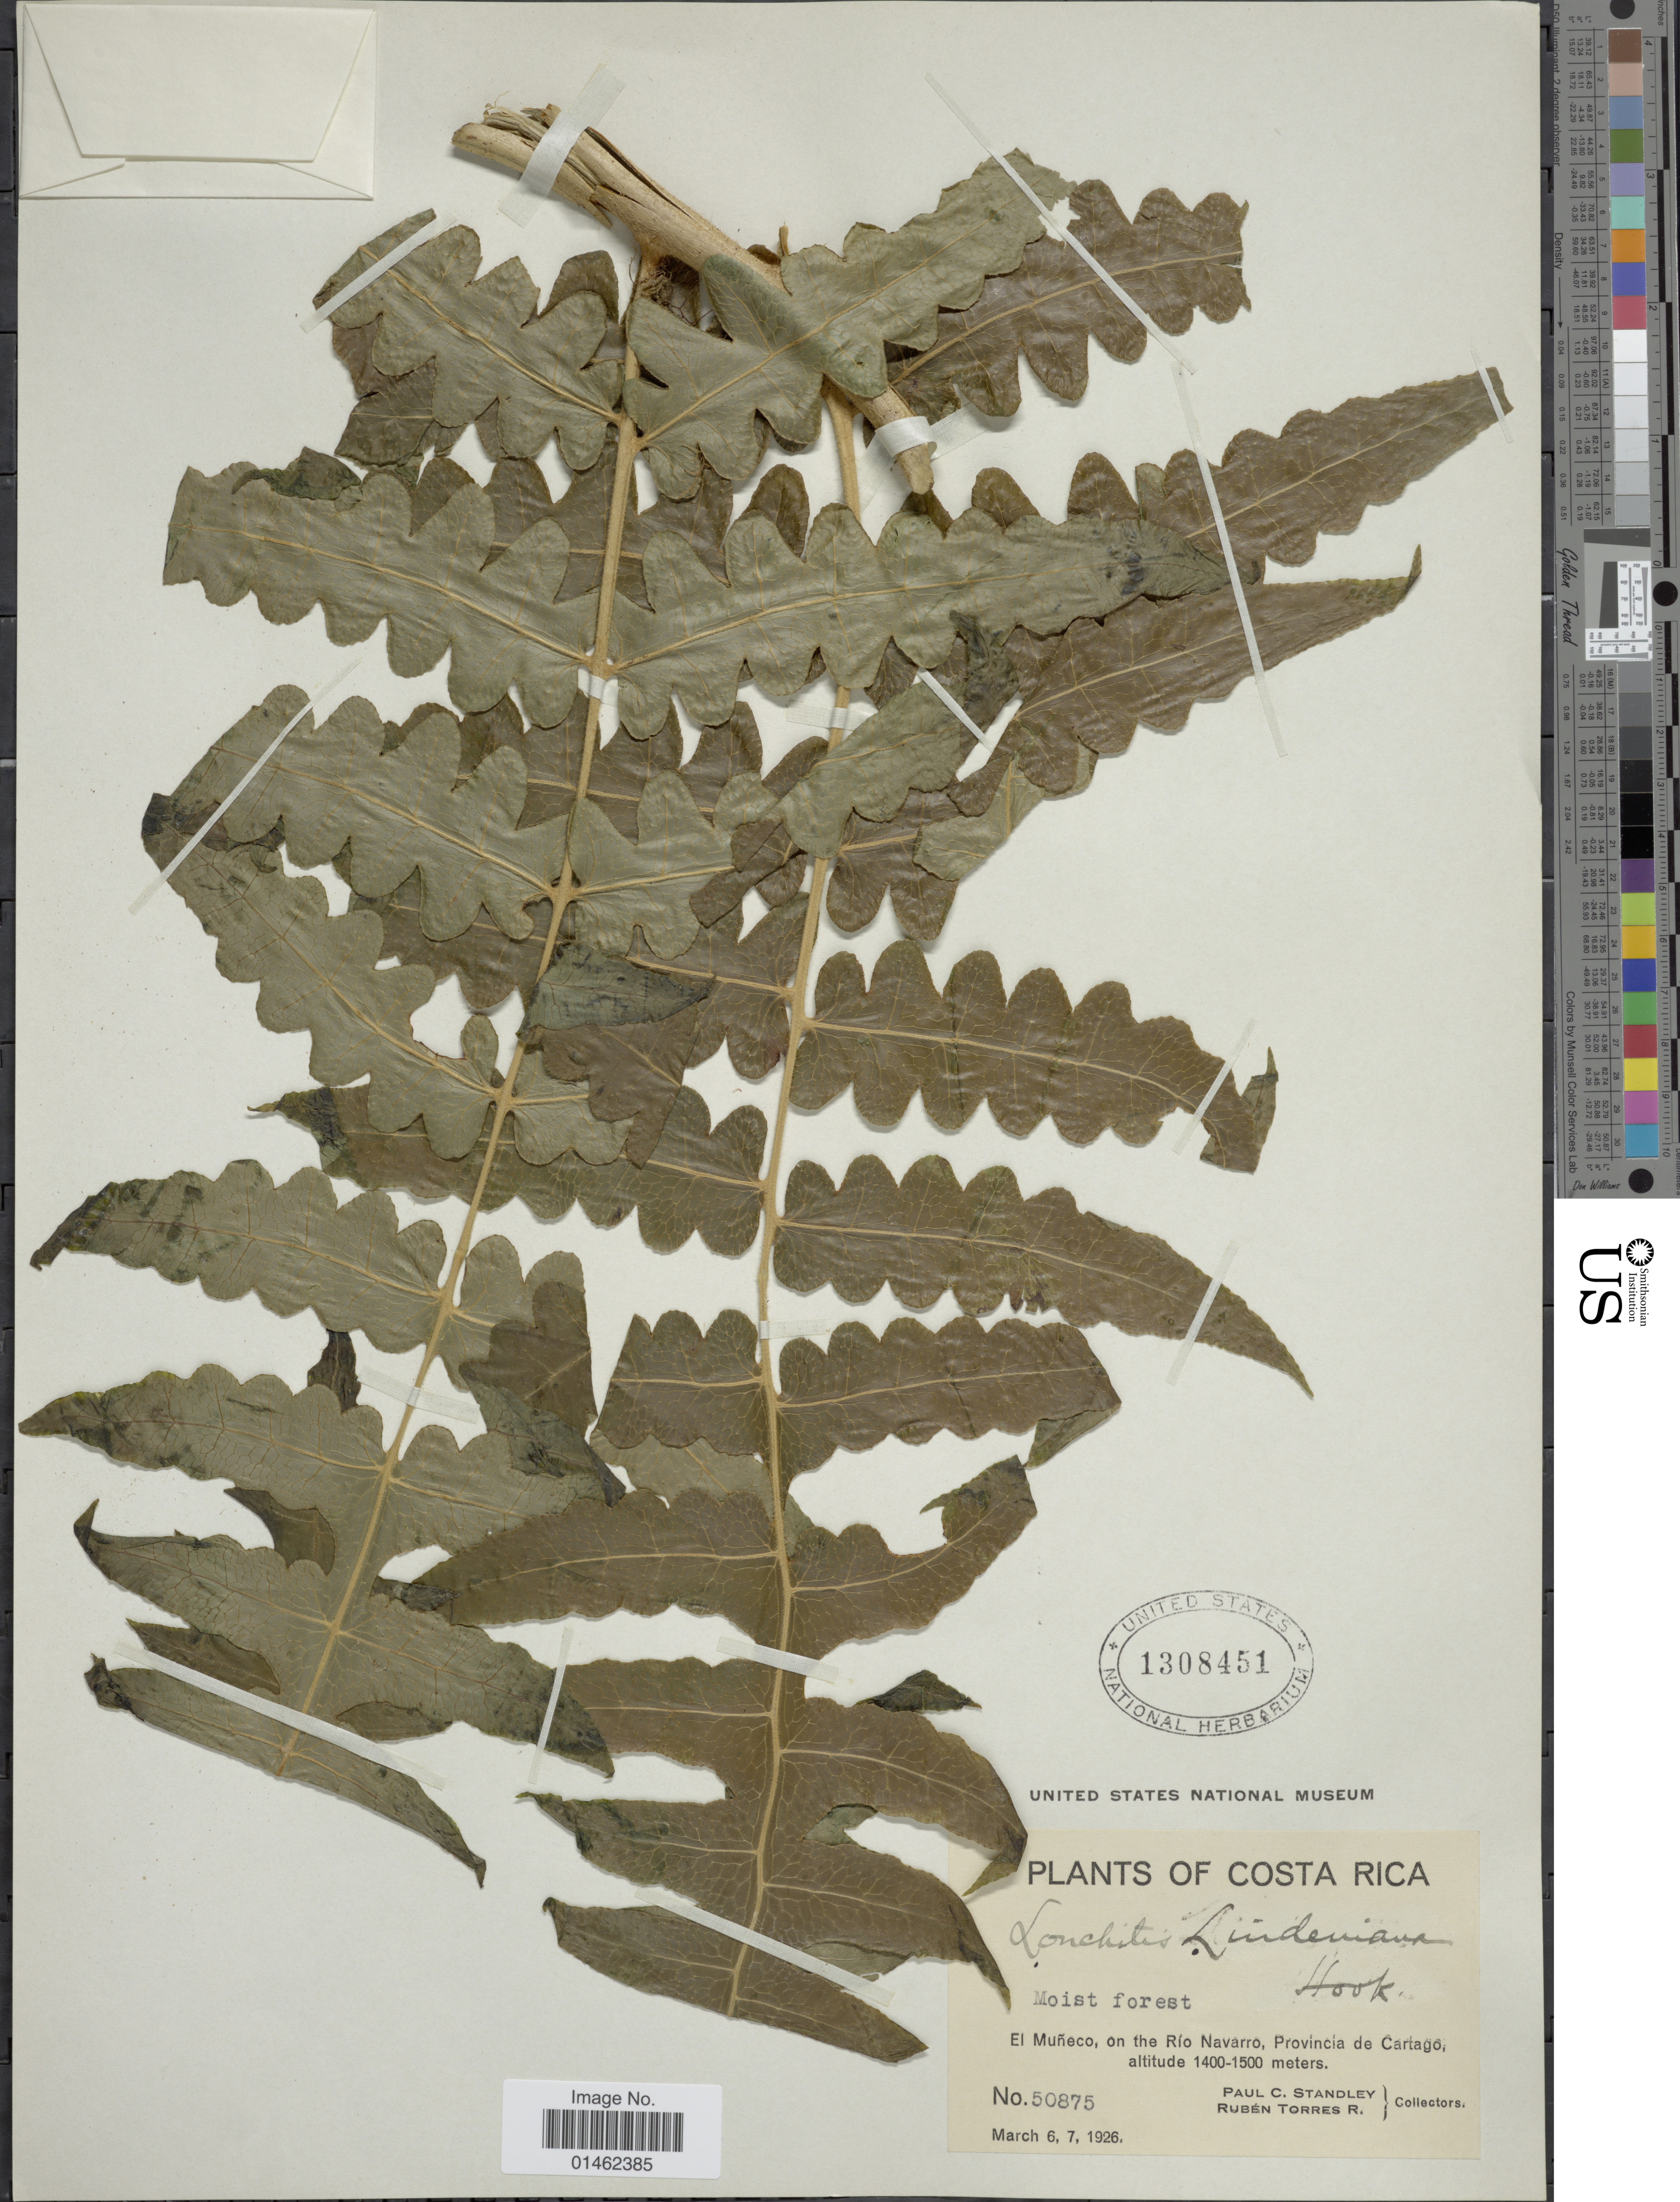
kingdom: Plantae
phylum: Tracheophyta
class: Polypodiopsida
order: Polypodiales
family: Dennstaedtiaceae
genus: Blotiella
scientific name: Blotiella lindeniana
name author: (Hook.) R.M. Tryon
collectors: P. C. Standley & R. Torres Rojas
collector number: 50875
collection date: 1926-03-06/1926-03-07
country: Costa Rica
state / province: Cartago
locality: El Muñeco, on the Río Navarro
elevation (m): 1400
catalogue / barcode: US 1308451